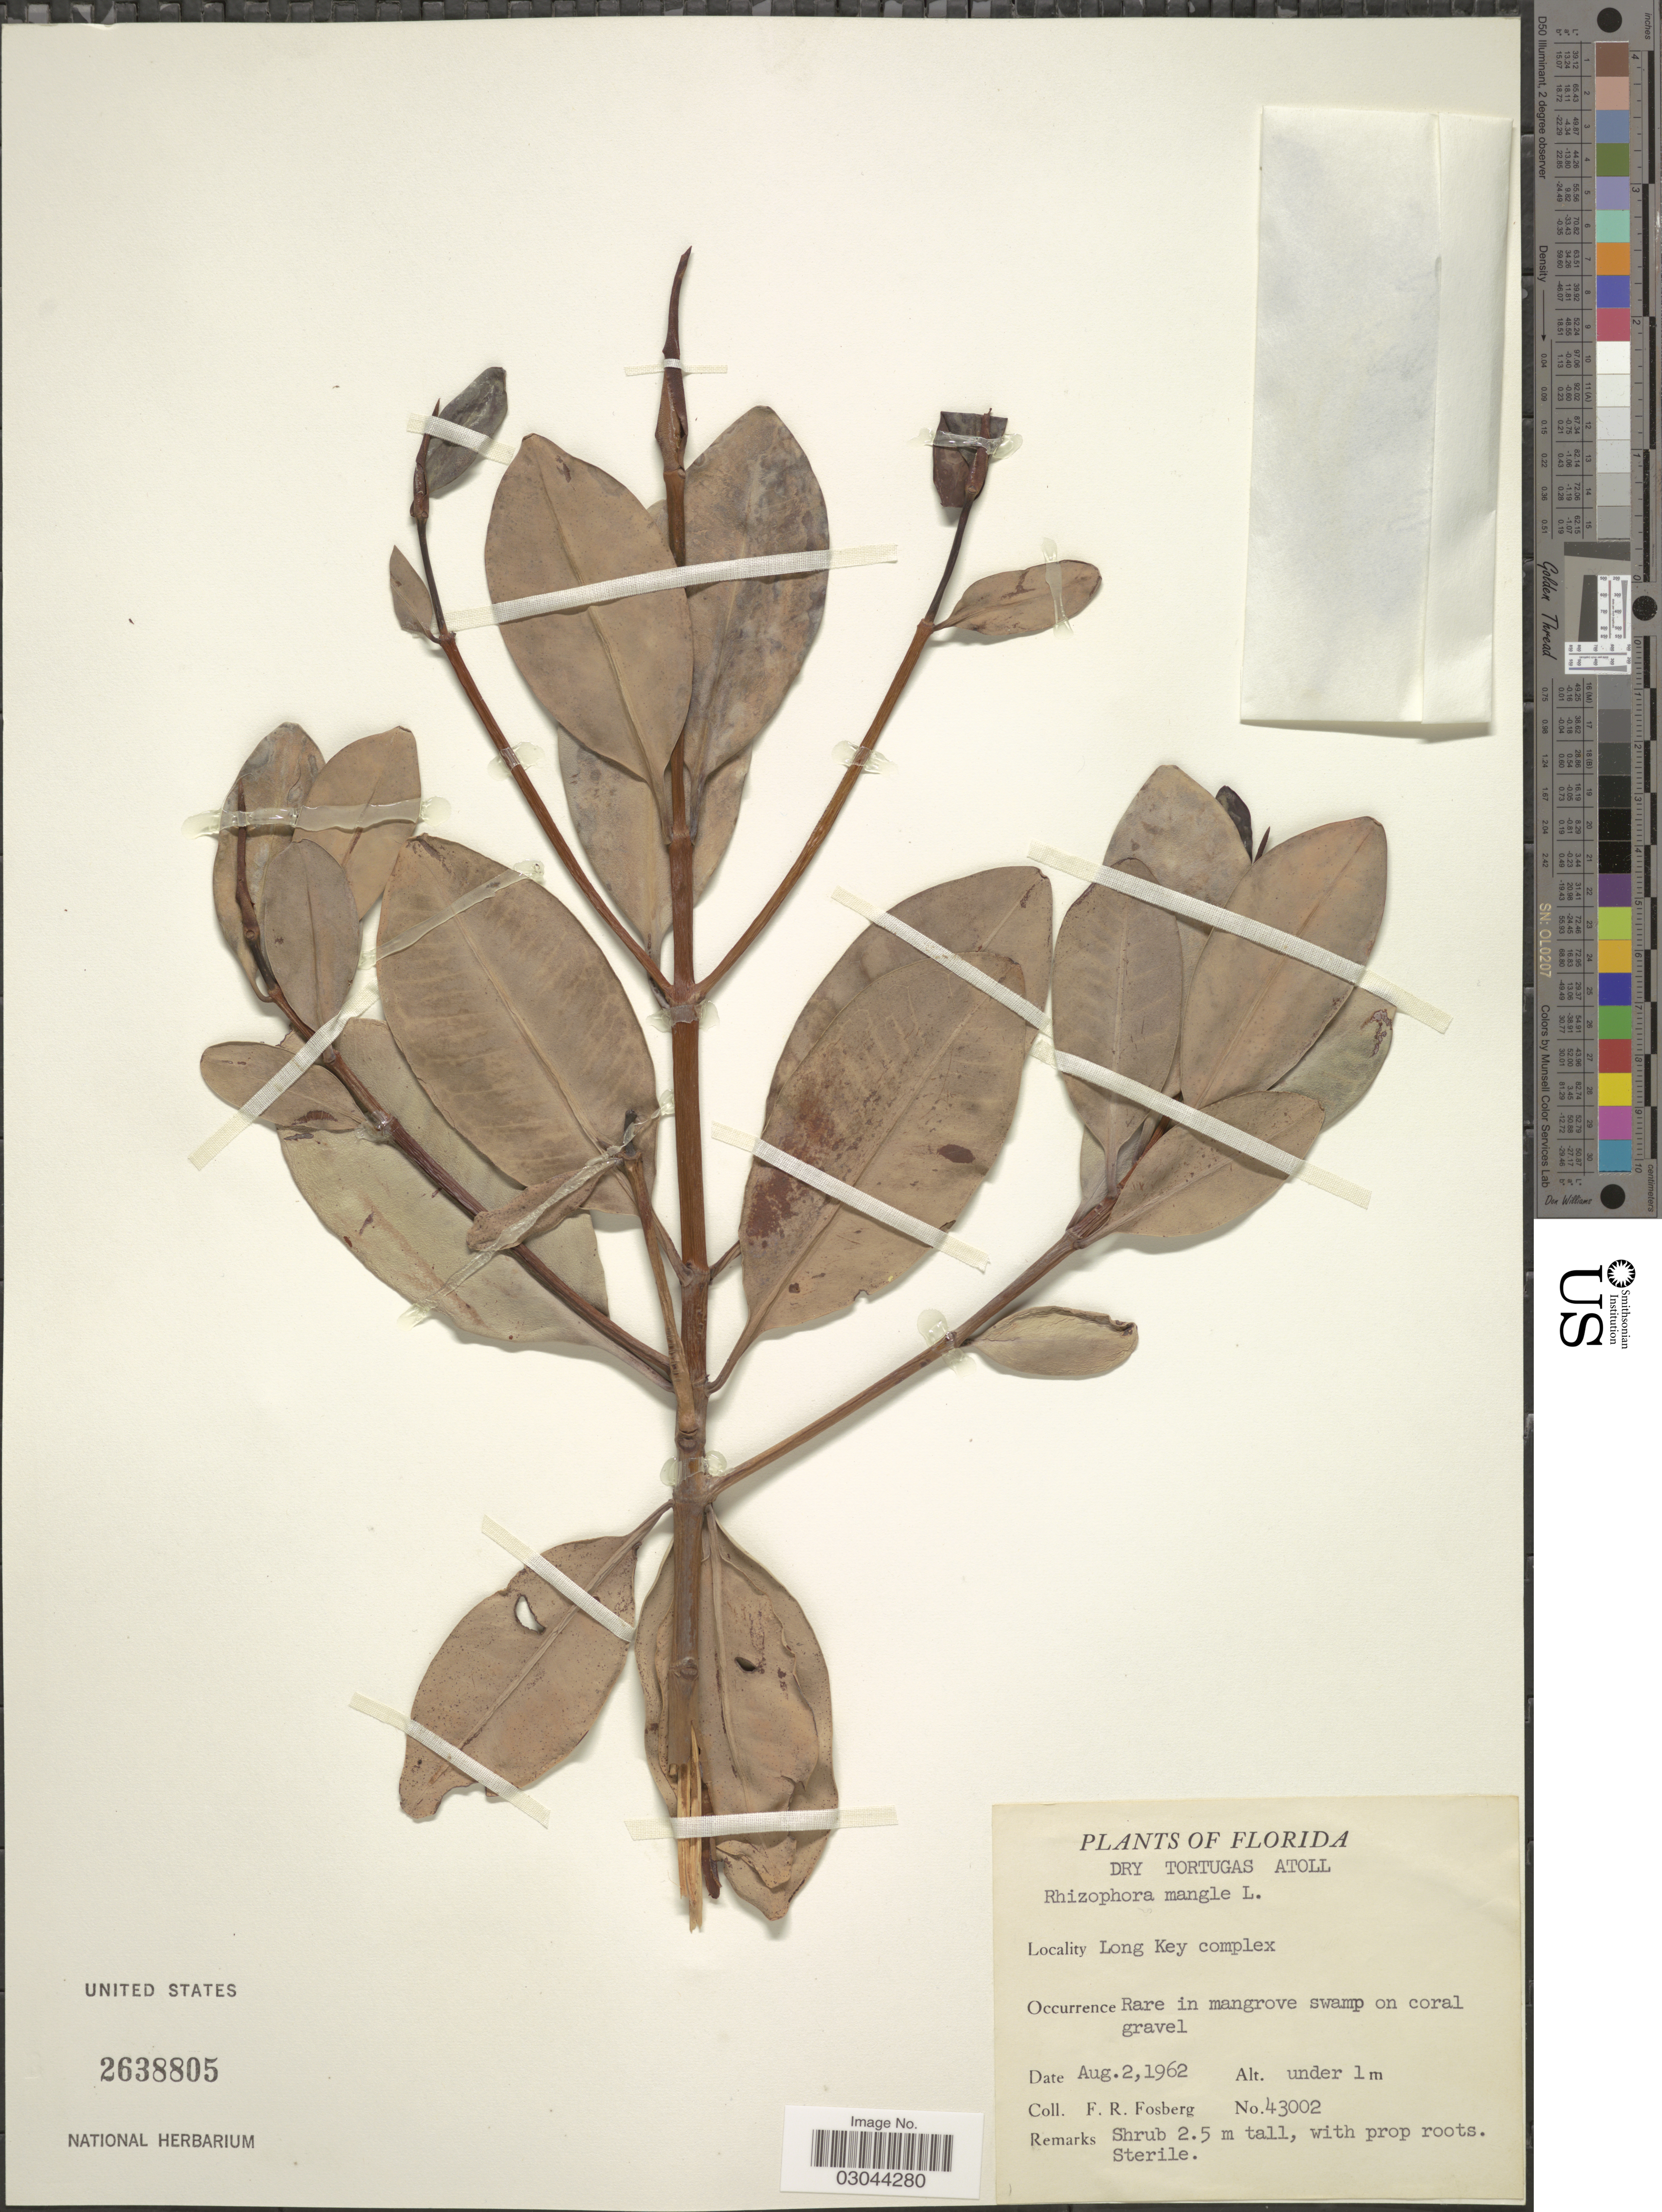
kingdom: Plantae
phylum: Tracheophyta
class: Magnoliopsida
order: Malpighiales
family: Rhizophoraceae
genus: Rhizophora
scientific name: Rhizophora mangle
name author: L.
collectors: F. R. Fosberg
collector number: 43002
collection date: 1962-08-02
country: United States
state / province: Florida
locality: Dry Tortugas Atoll. Long Key complex.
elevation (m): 1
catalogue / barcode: US 2638805